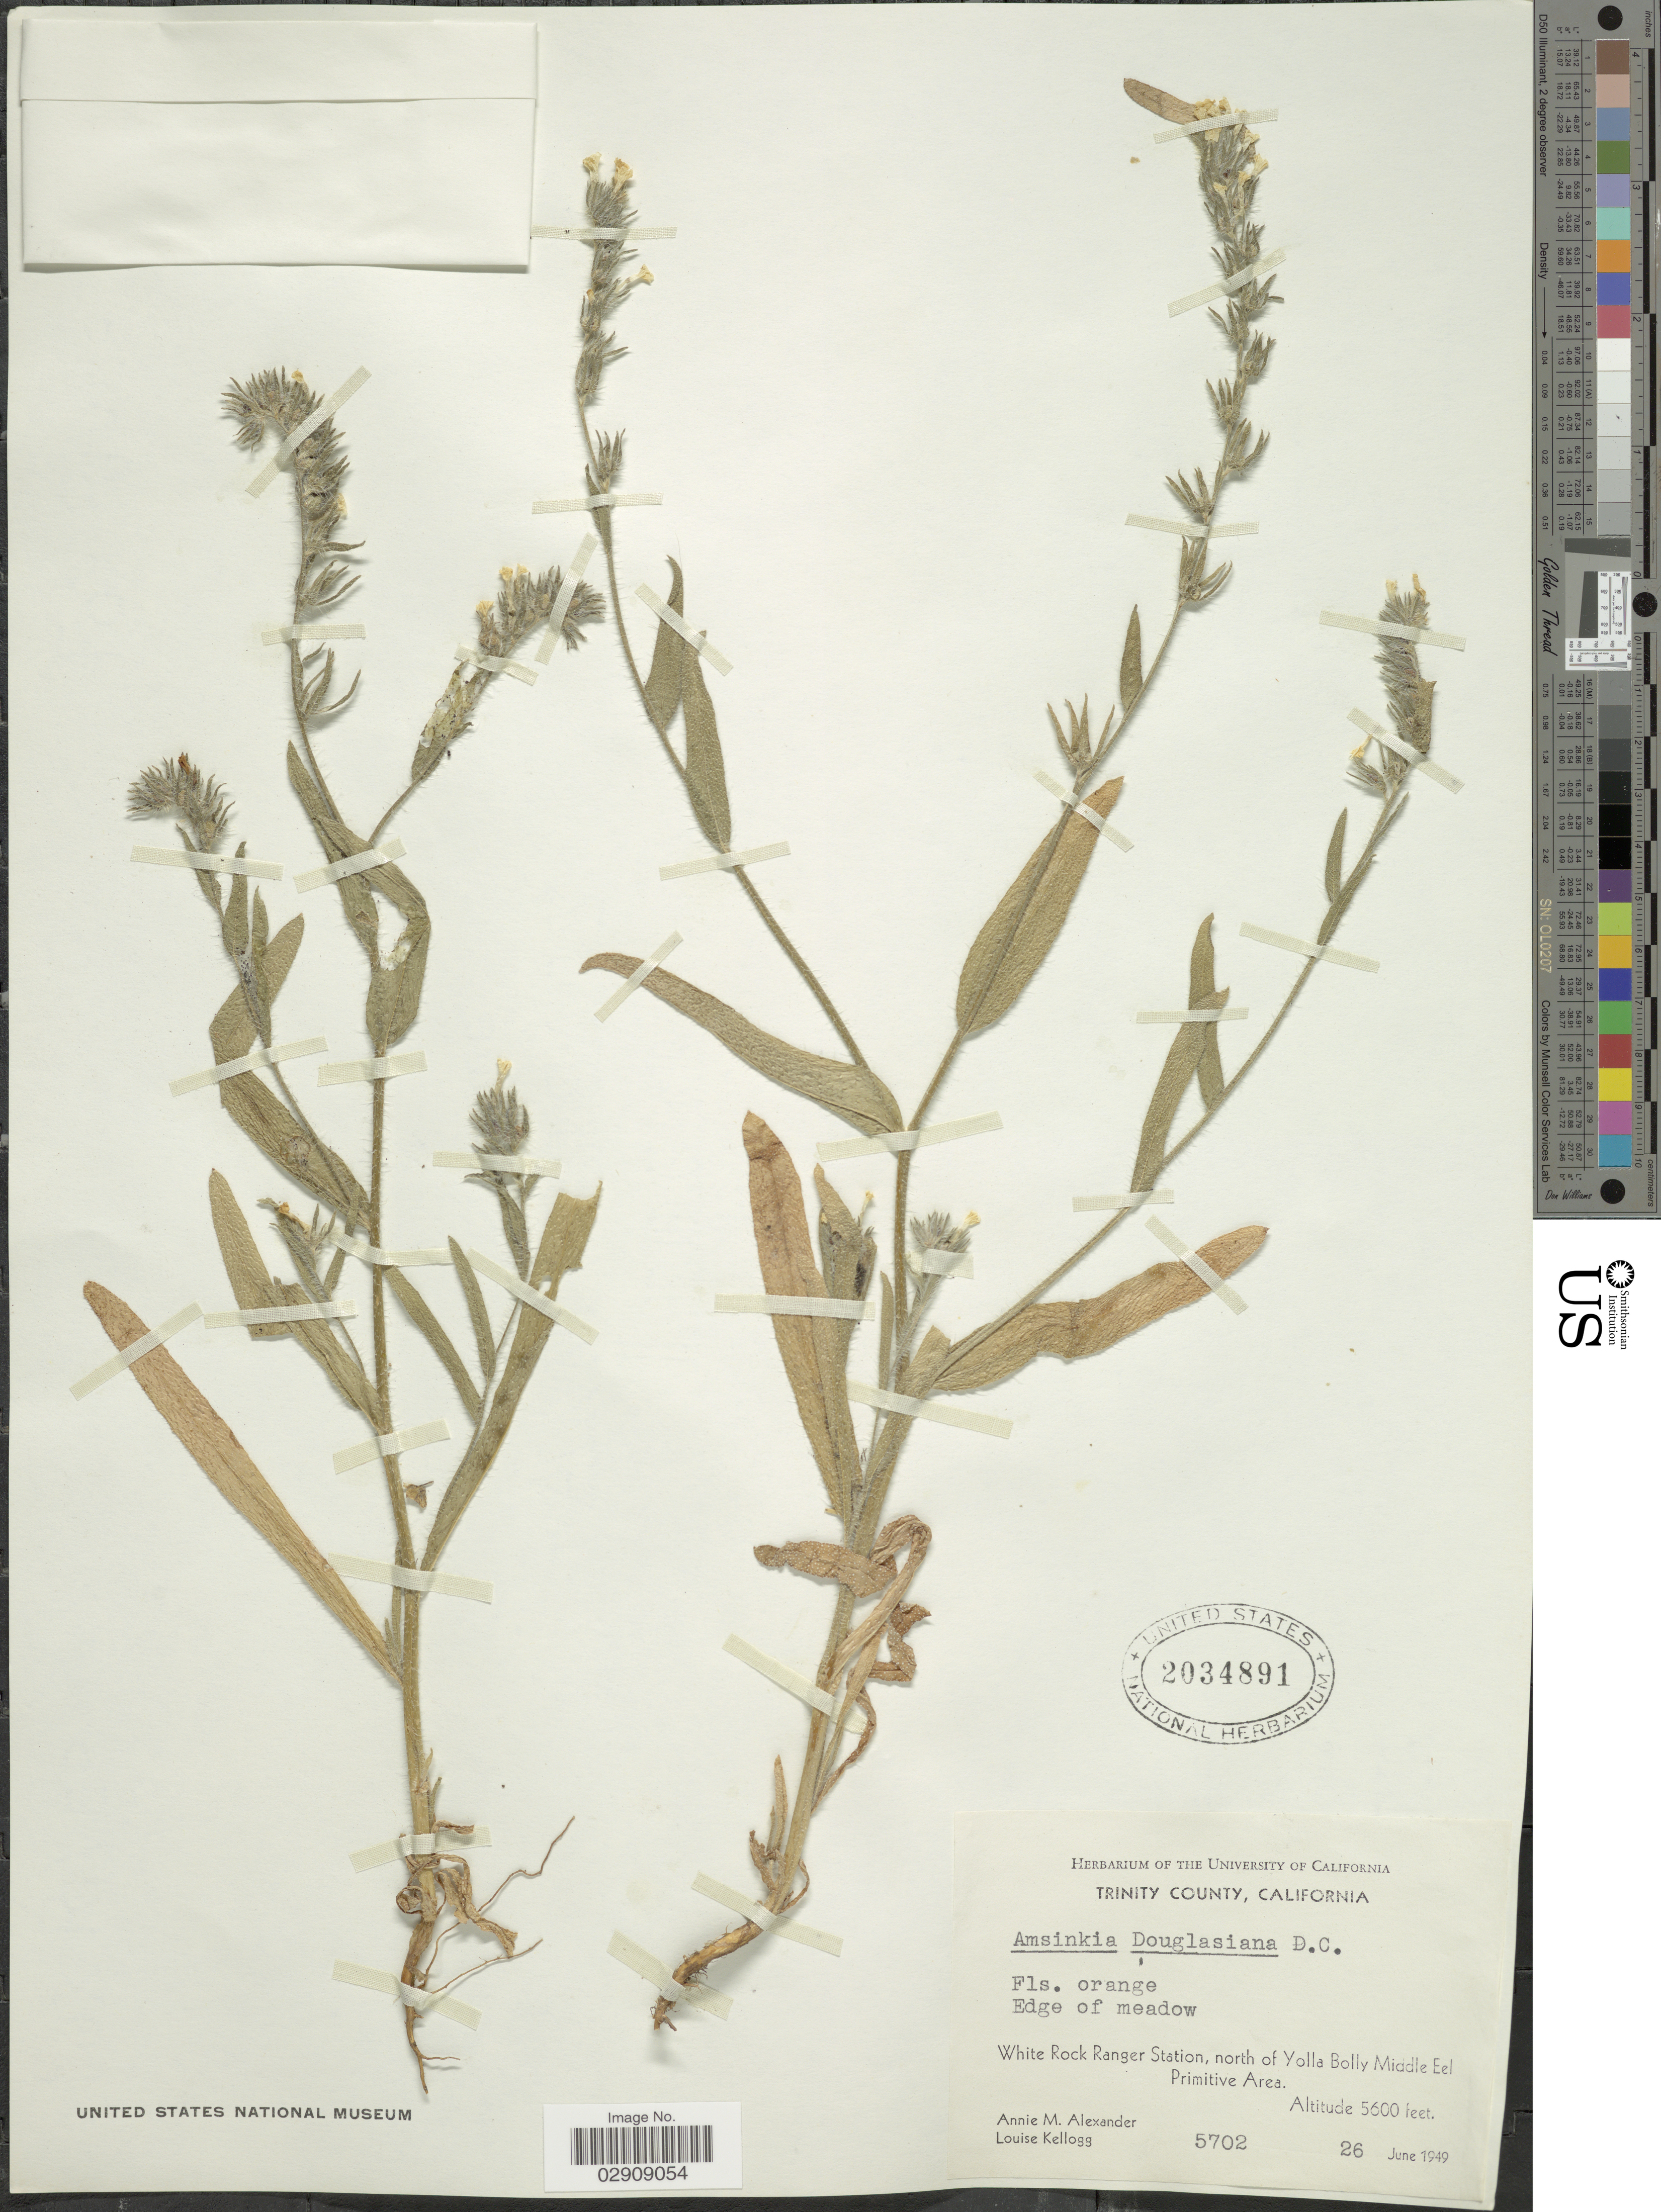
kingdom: Plantae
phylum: Tracheophyta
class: Magnoliopsida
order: Boraginales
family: Boraginaceae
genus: Amsinckia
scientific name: Amsinckia douglasiana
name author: A. DC.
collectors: A. M. Alexander & L. Kellogg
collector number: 5702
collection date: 1949-06-26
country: United States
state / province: California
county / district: Trinity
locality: Trinity County. White Rock Ranger Station, north of Yolla Bolly Middle Eel. Primitive Area.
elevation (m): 1707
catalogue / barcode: US 2034891